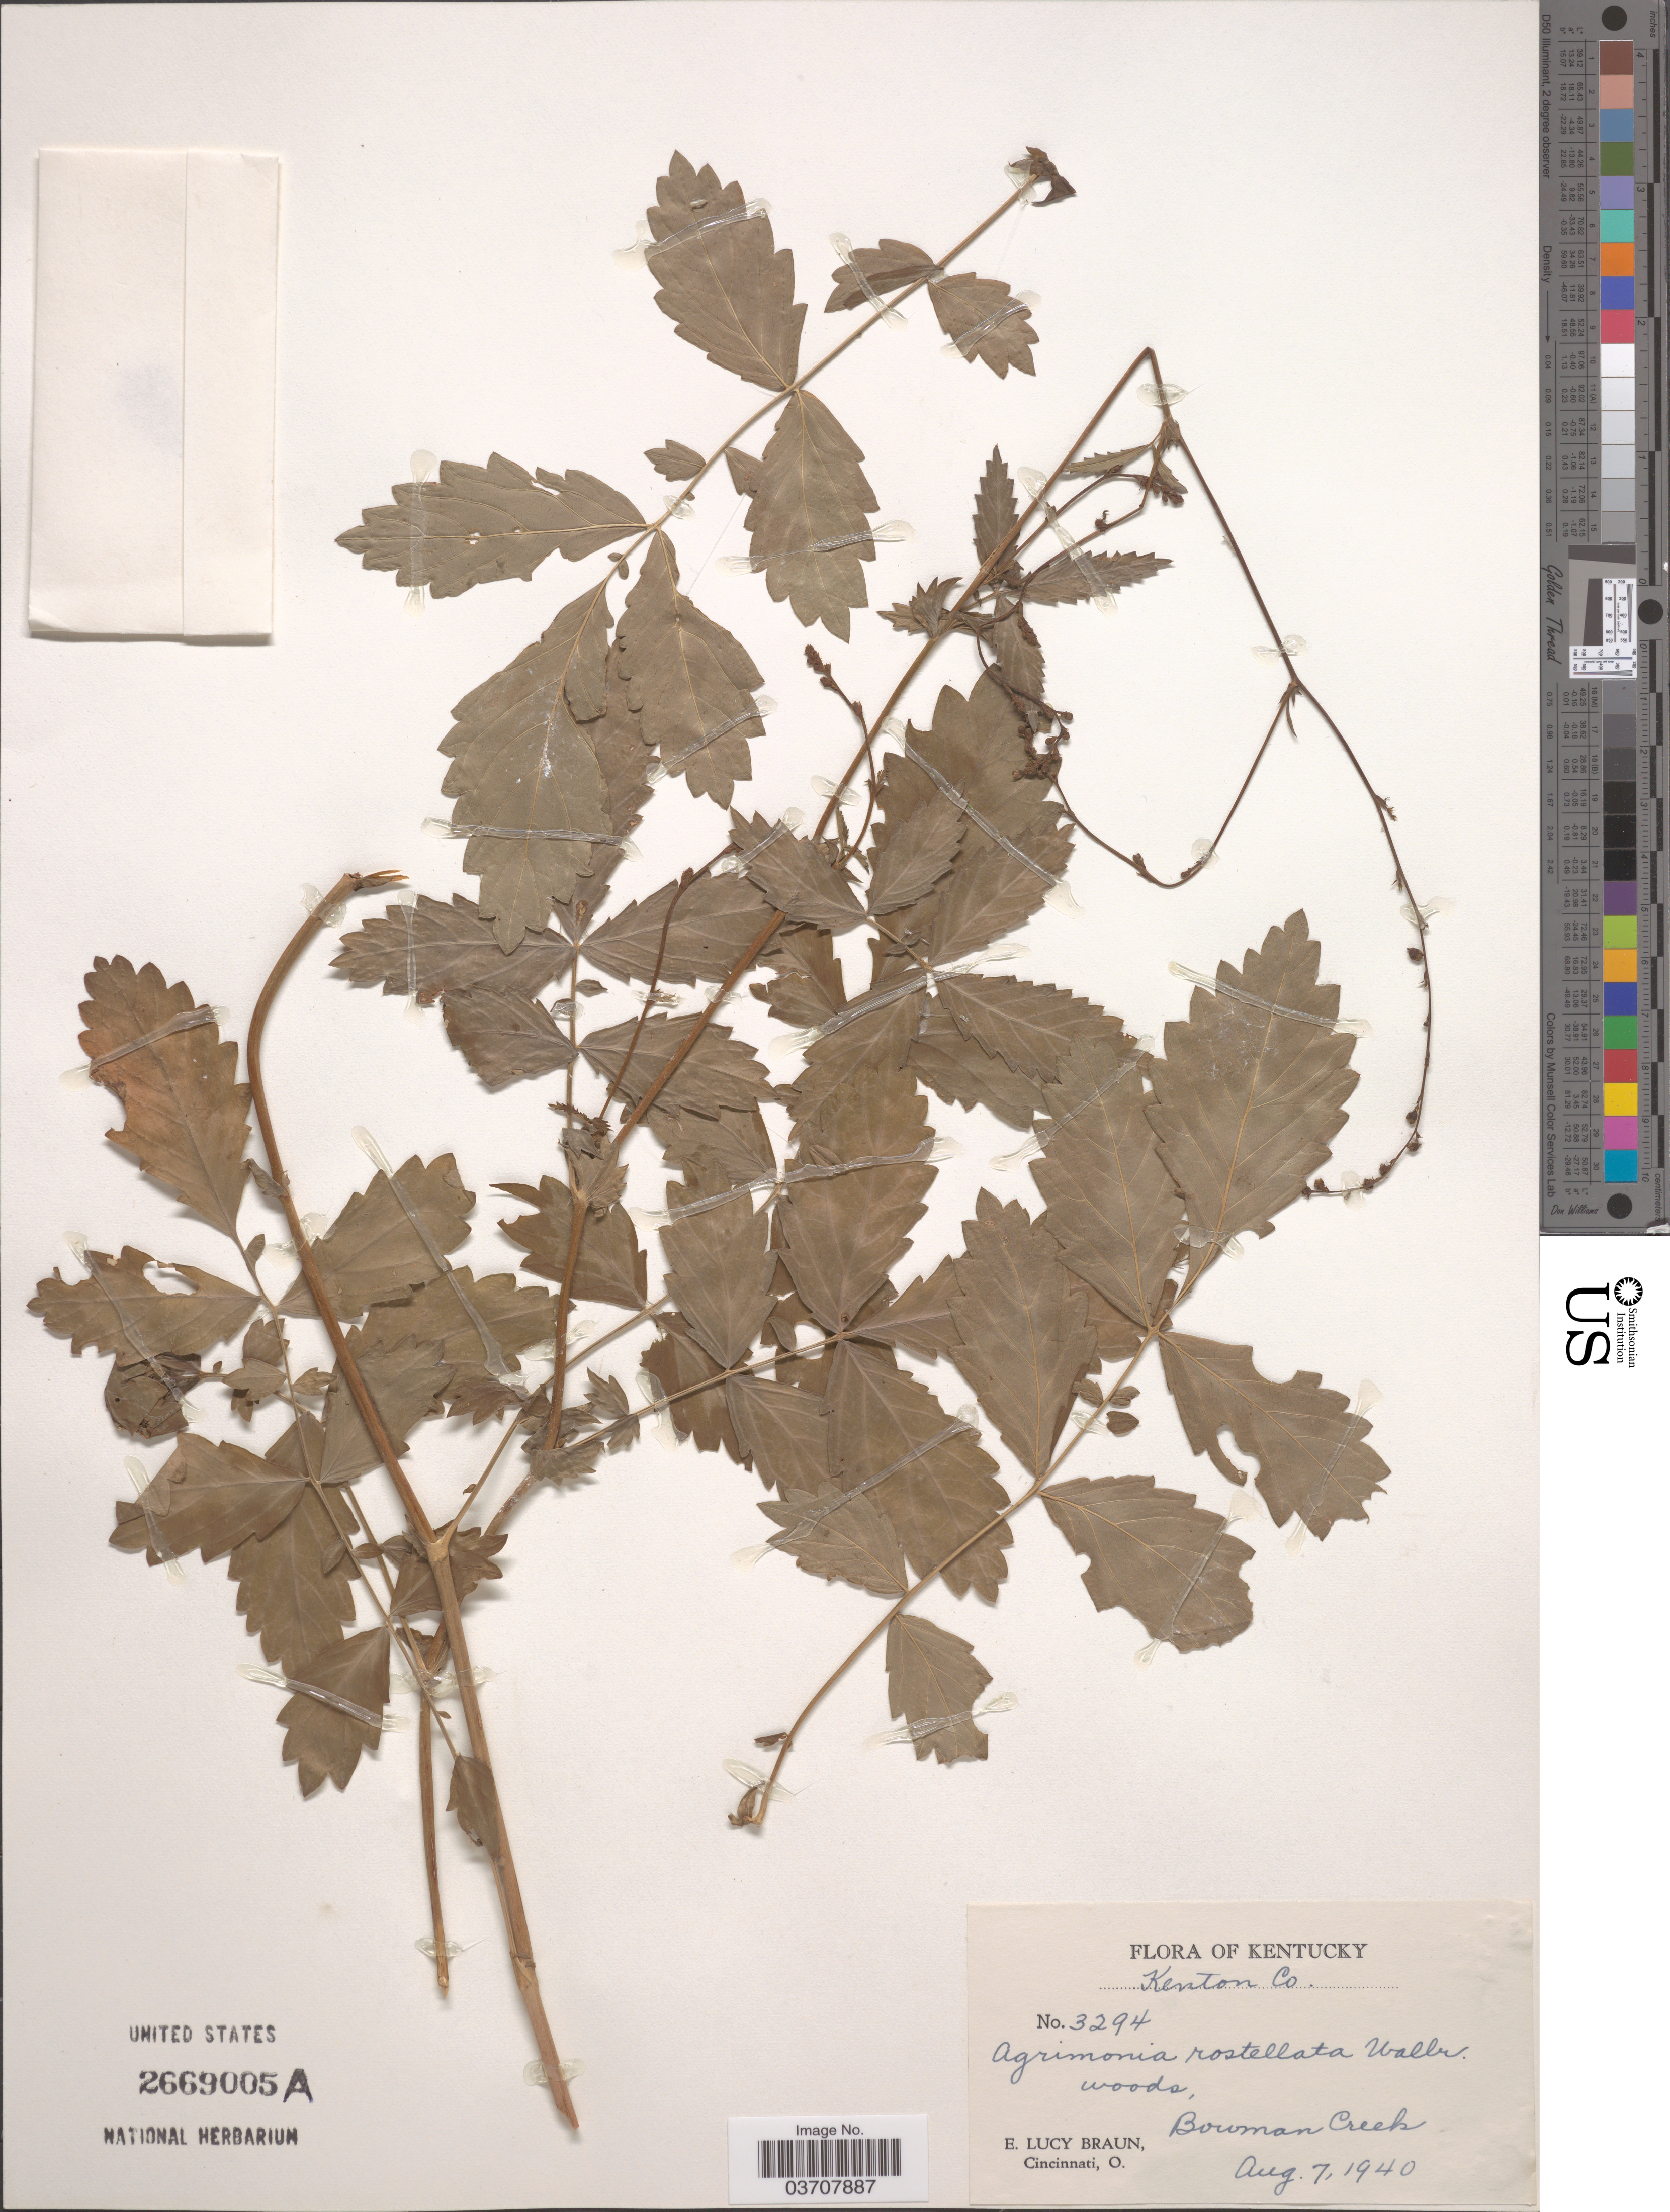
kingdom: Plantae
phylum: Tracheophyta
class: Magnoliopsida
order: Rosales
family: Rosaceae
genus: Agrimonia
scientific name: Agrimonia rostellata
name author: Wallr.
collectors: E. L. Braun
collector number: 3294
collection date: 1940-08-07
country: United States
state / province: Kentucky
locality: Kenton Co. Bowman Creek.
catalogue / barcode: US 2669005A